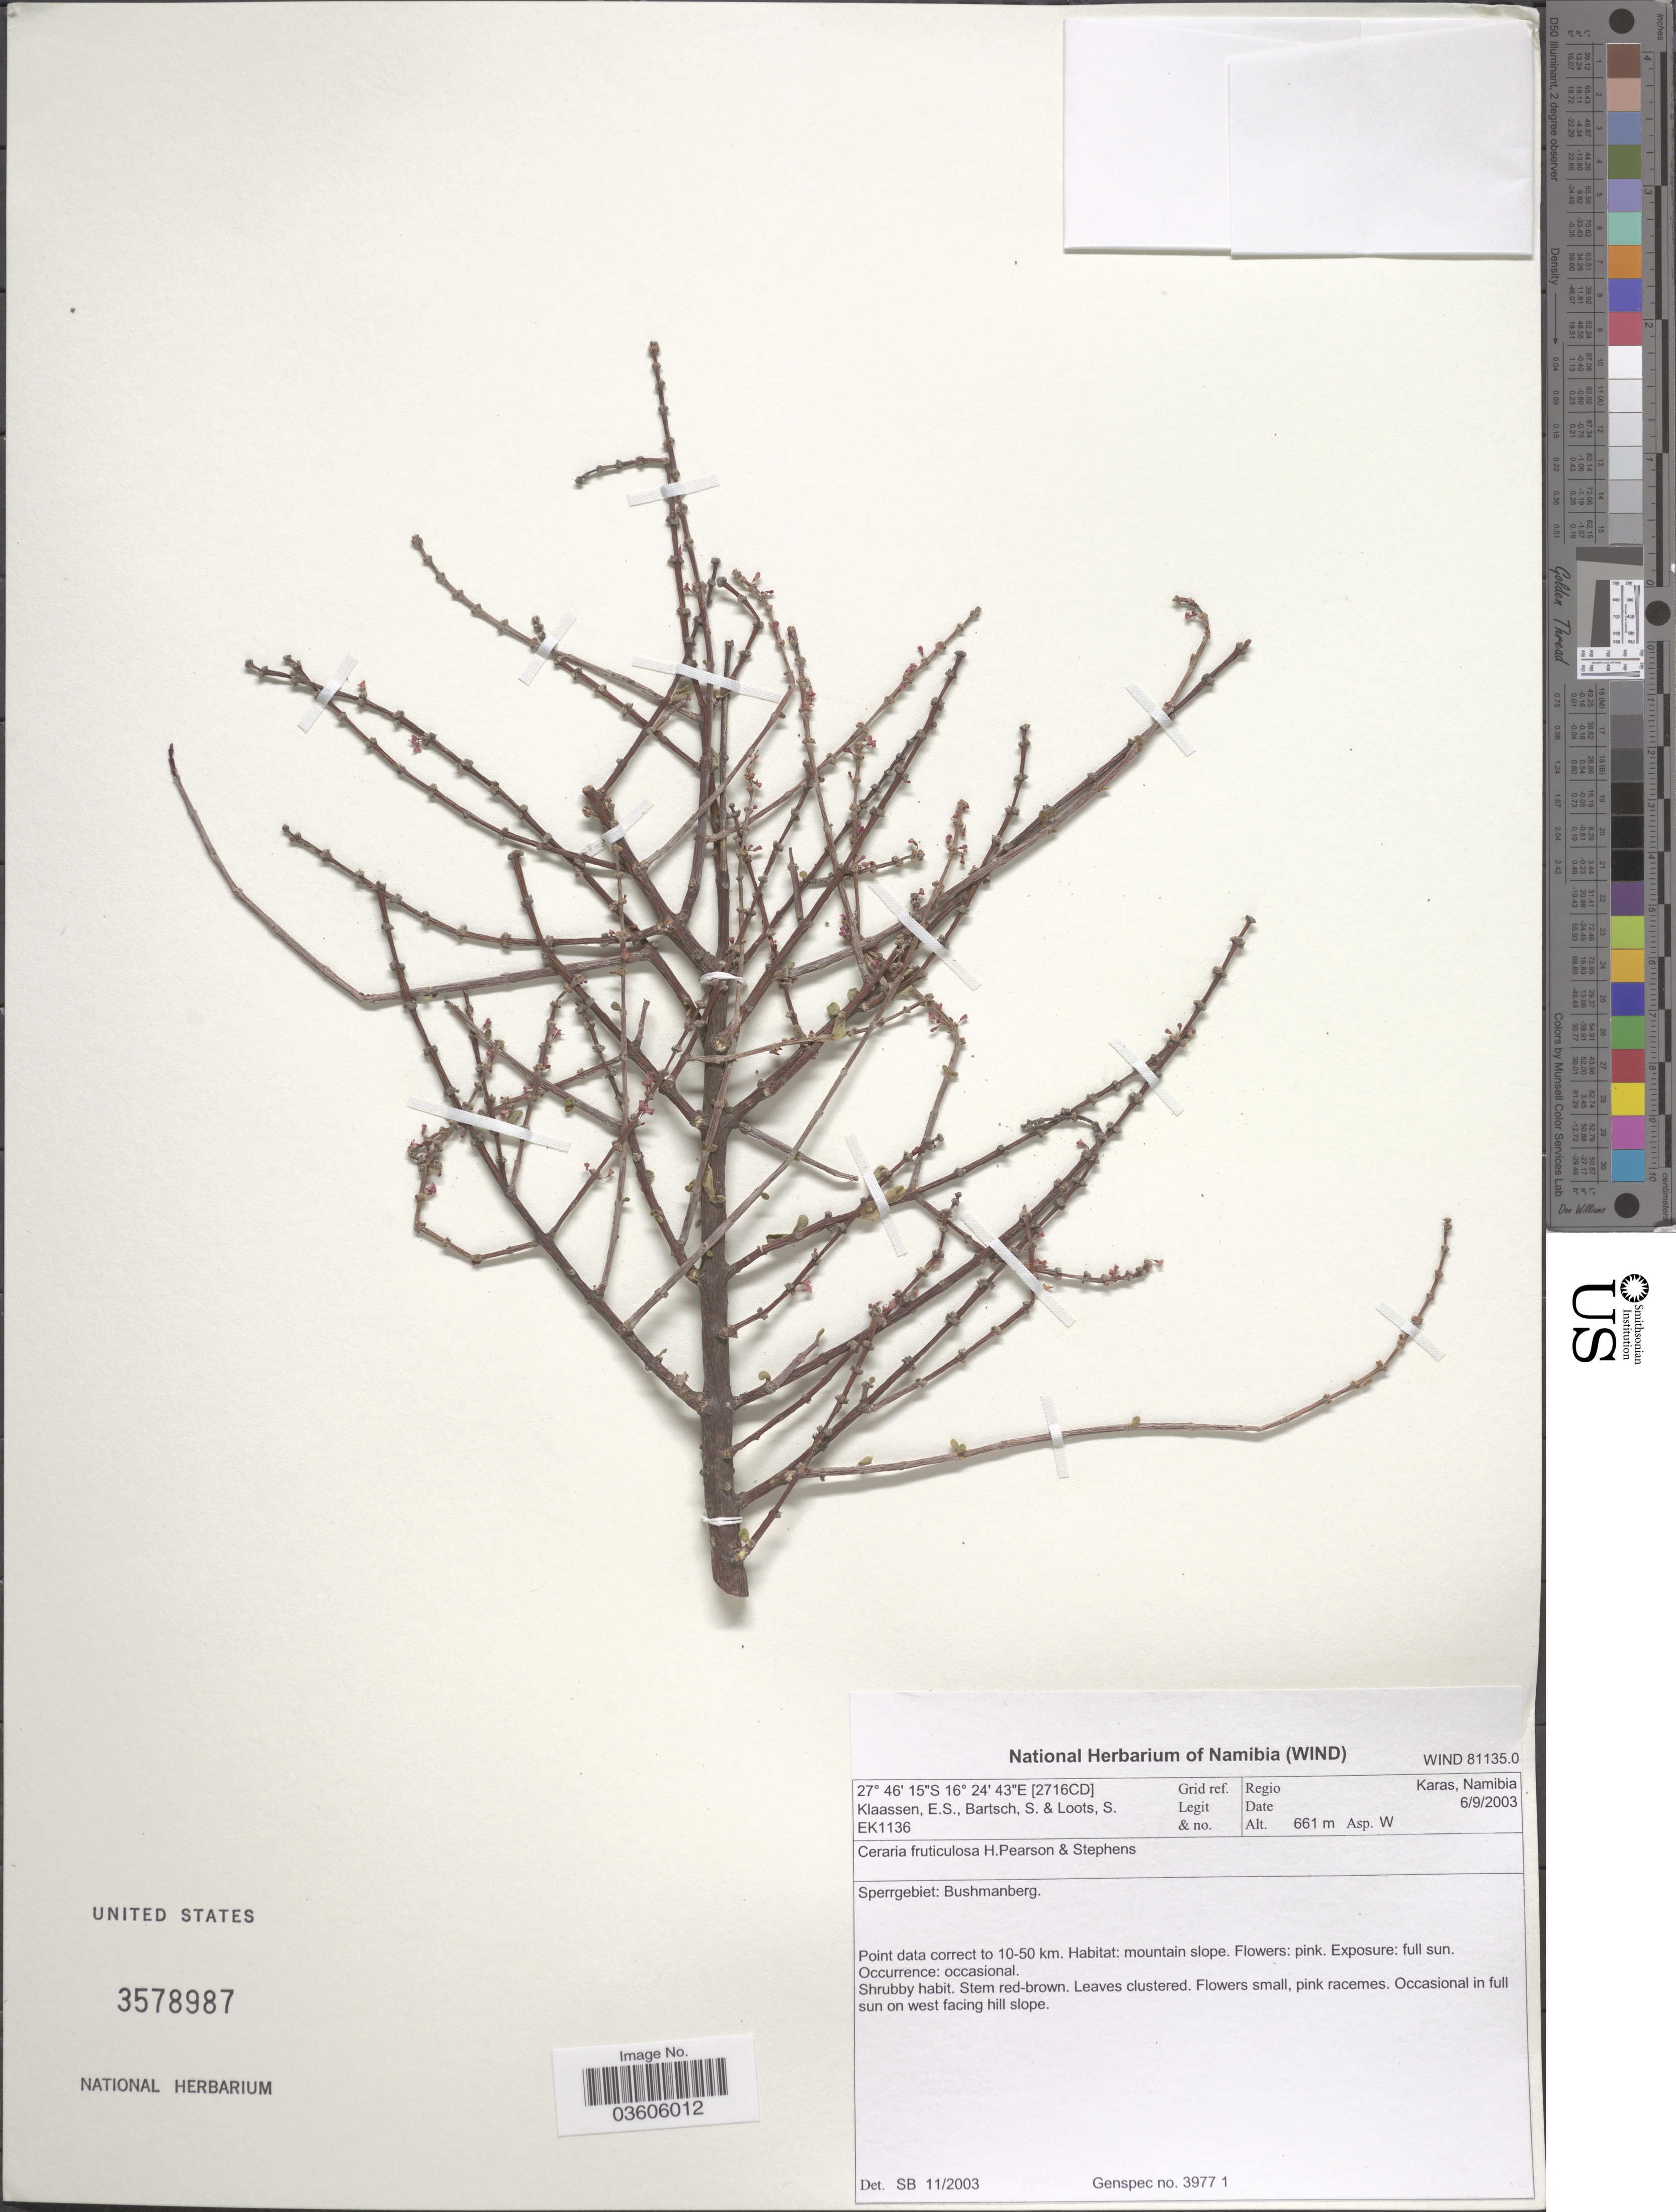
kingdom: Plantae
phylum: Tracheophyta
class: Magnoliopsida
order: Caryophyllales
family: Didiereaceae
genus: Ceraria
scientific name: Ceraria fruticulosa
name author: H. Pearson & Stephens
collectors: E. S. Klaassen, S. Bartsch & S. Loots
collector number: EK1136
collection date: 2003-09-06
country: Namibia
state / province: Karas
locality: Grid ref. [2716CD]. Sperrgebiet: Bushmanberg.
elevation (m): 661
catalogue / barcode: US 3578987